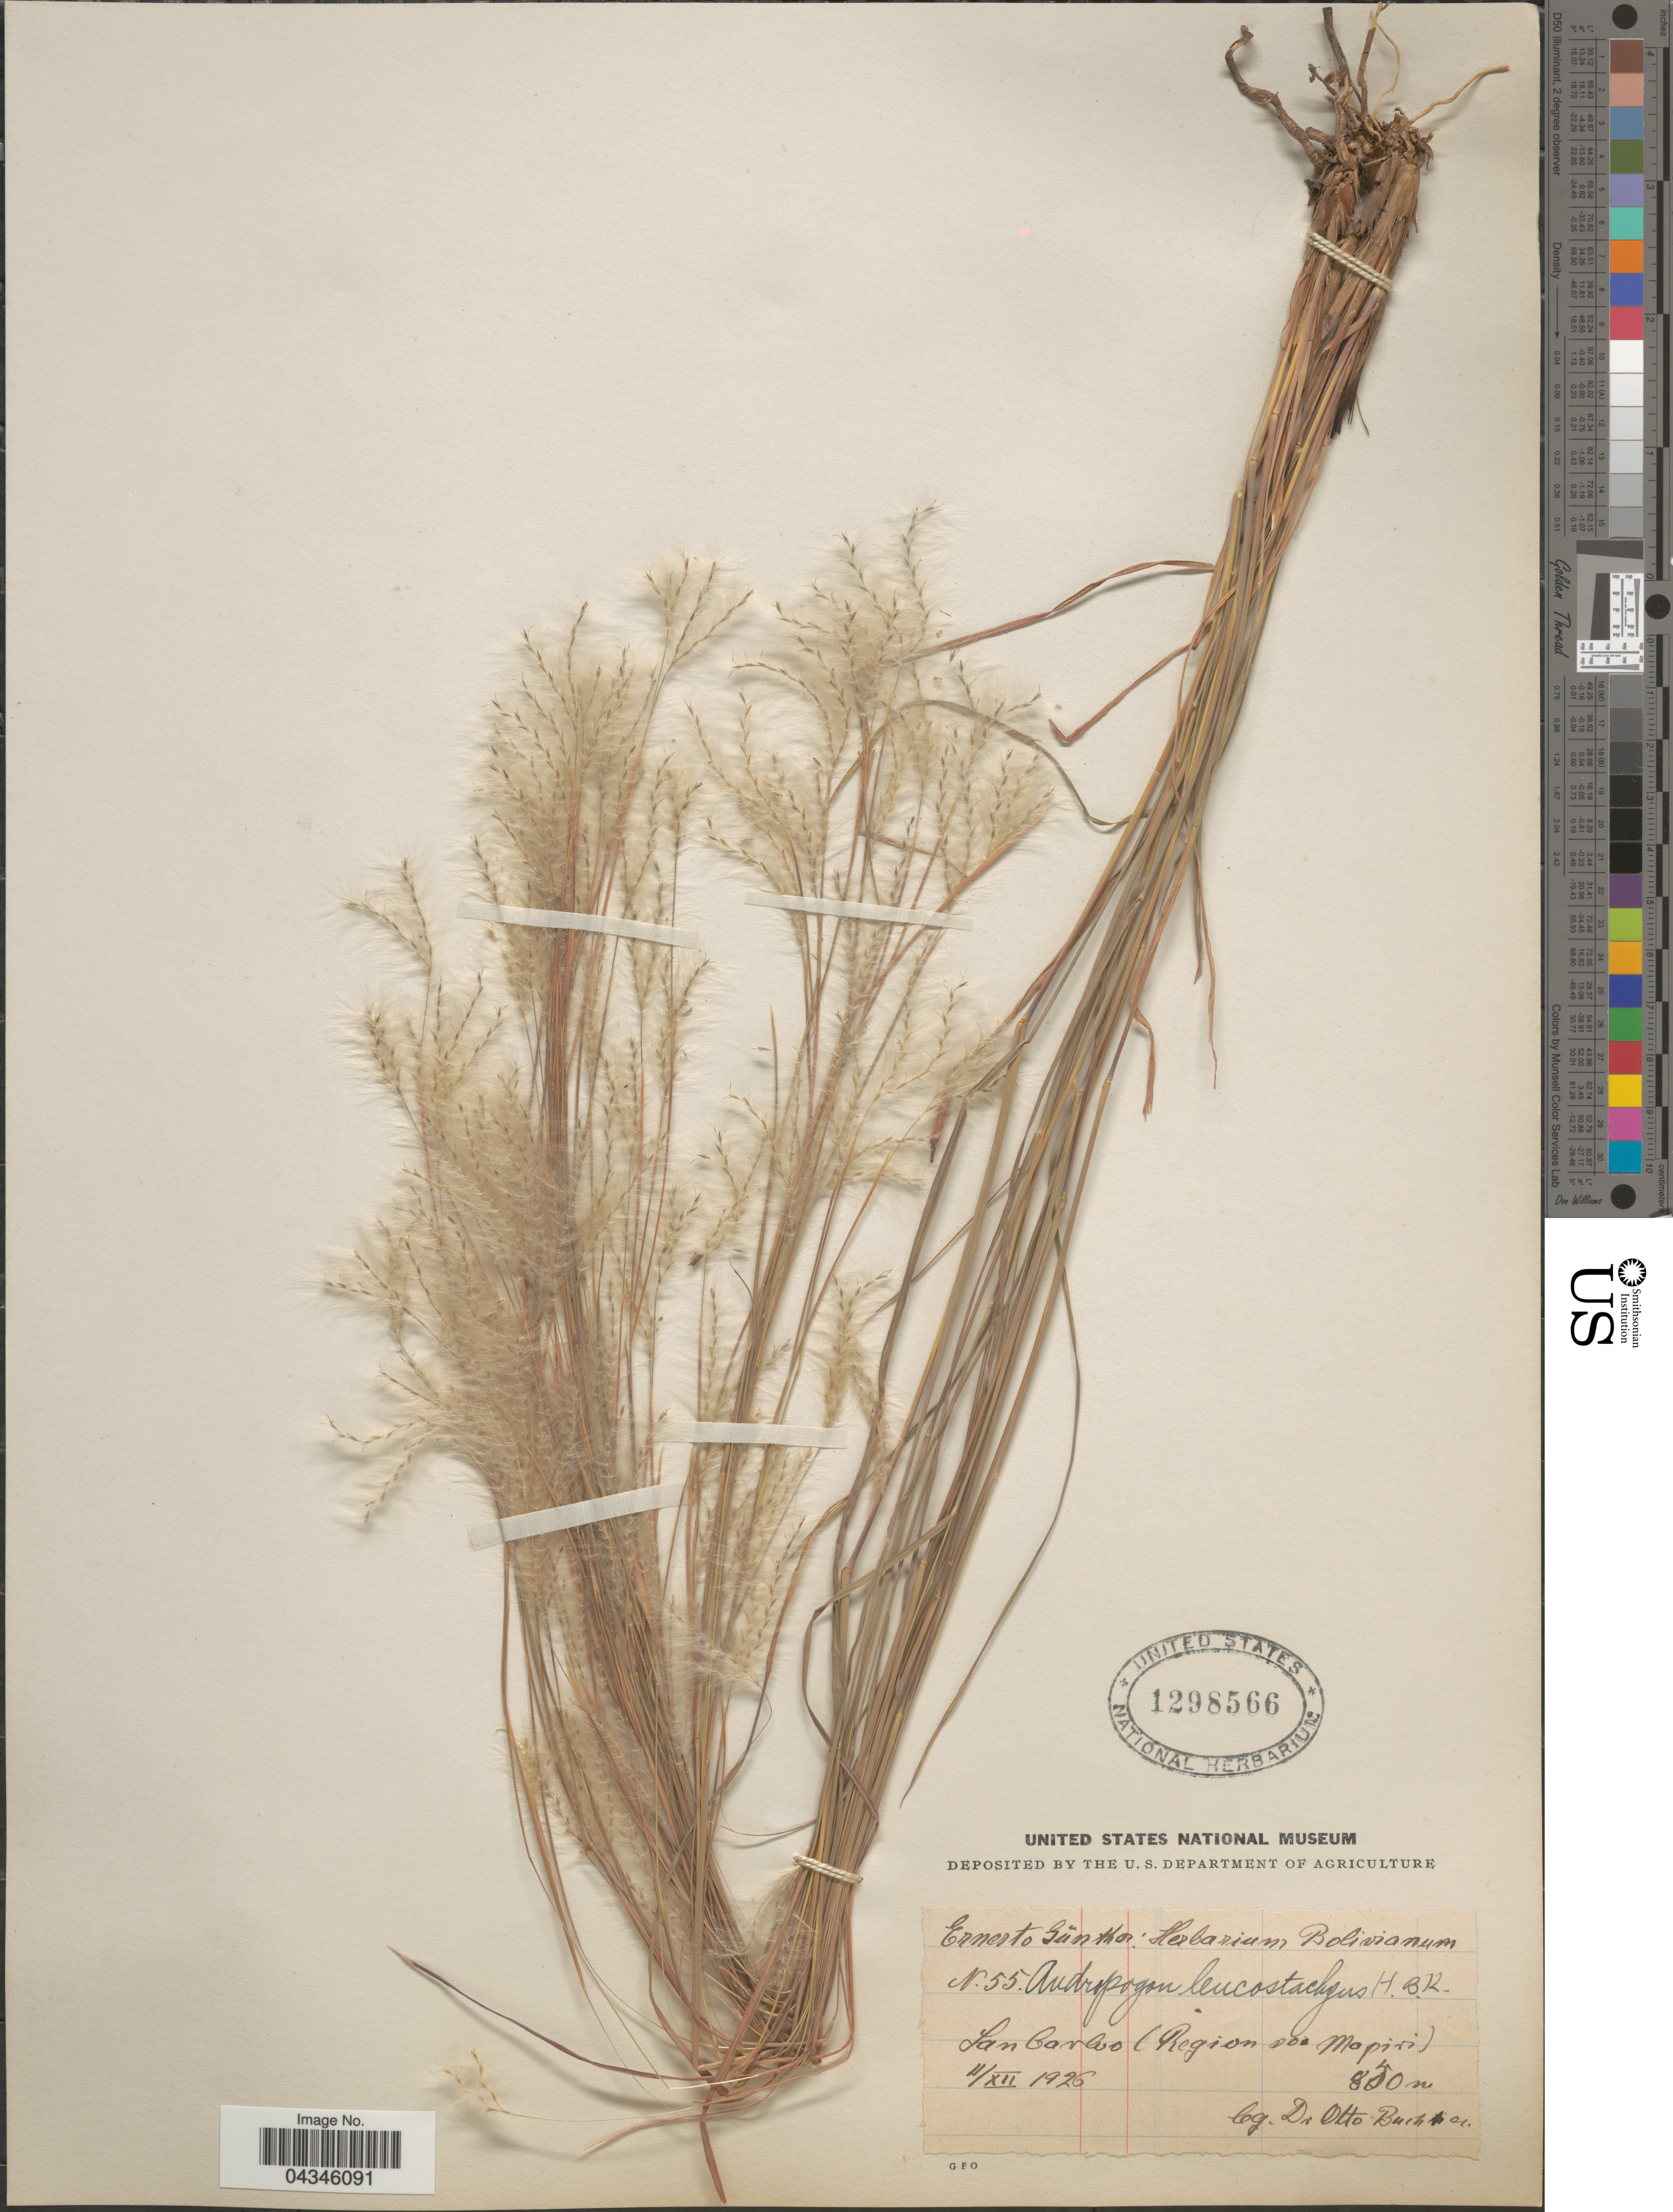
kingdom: Plantae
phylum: Tracheophyta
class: Liliopsida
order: Poales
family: Poaceae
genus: Andropogon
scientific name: Andropogon leucostachyus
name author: Kunth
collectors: O. Buchtien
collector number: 55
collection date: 1926-12-11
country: Bolivia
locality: San Carlos (Region von Mapiri).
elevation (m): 840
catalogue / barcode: US 1298566